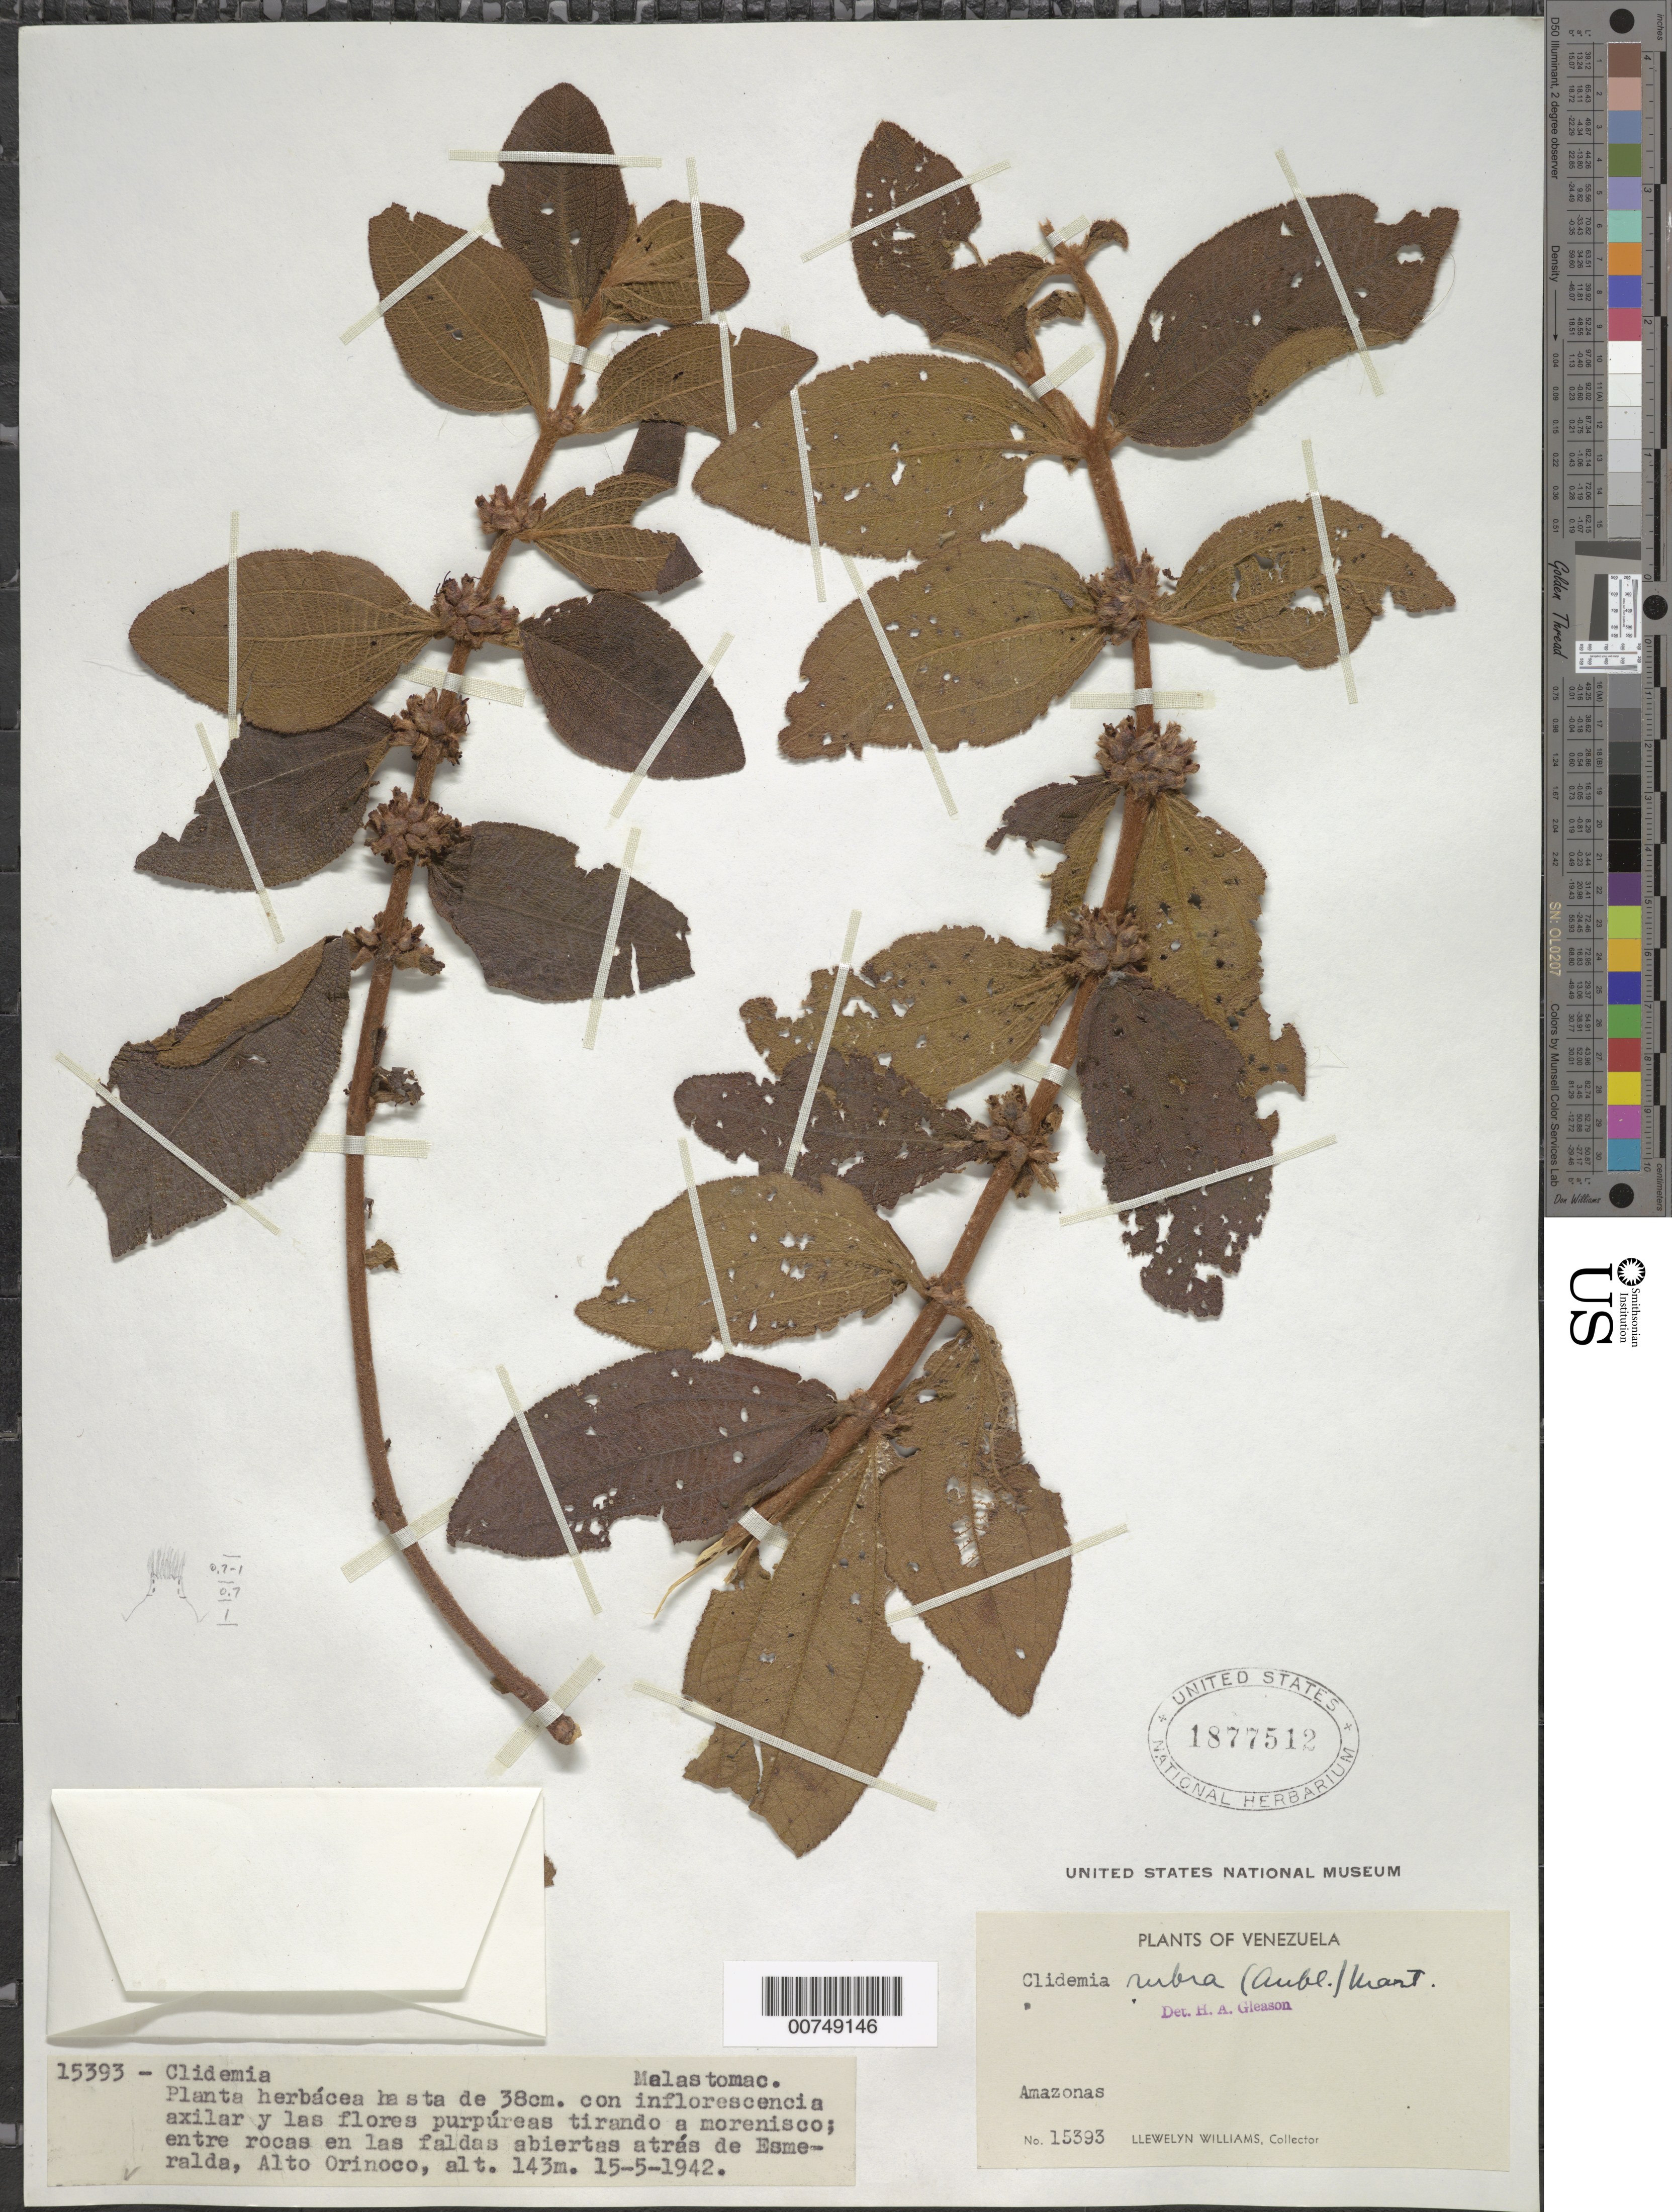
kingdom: Plantae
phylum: Tracheophyta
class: Magnoliopsida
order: Myrtales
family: Melastomataceae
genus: Clidemia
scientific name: Clidemia rubra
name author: (Aubl.) Mart.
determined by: Gleason, H. A.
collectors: Ll. Williams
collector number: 15393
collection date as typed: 15-May-42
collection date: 1942-05-15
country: Venezuela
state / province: Amazonas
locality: Esmeralda, Alto Orinoco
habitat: Entre rocas en las faldas abiertas atras de Esmeralda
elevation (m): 143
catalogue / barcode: US 1877512